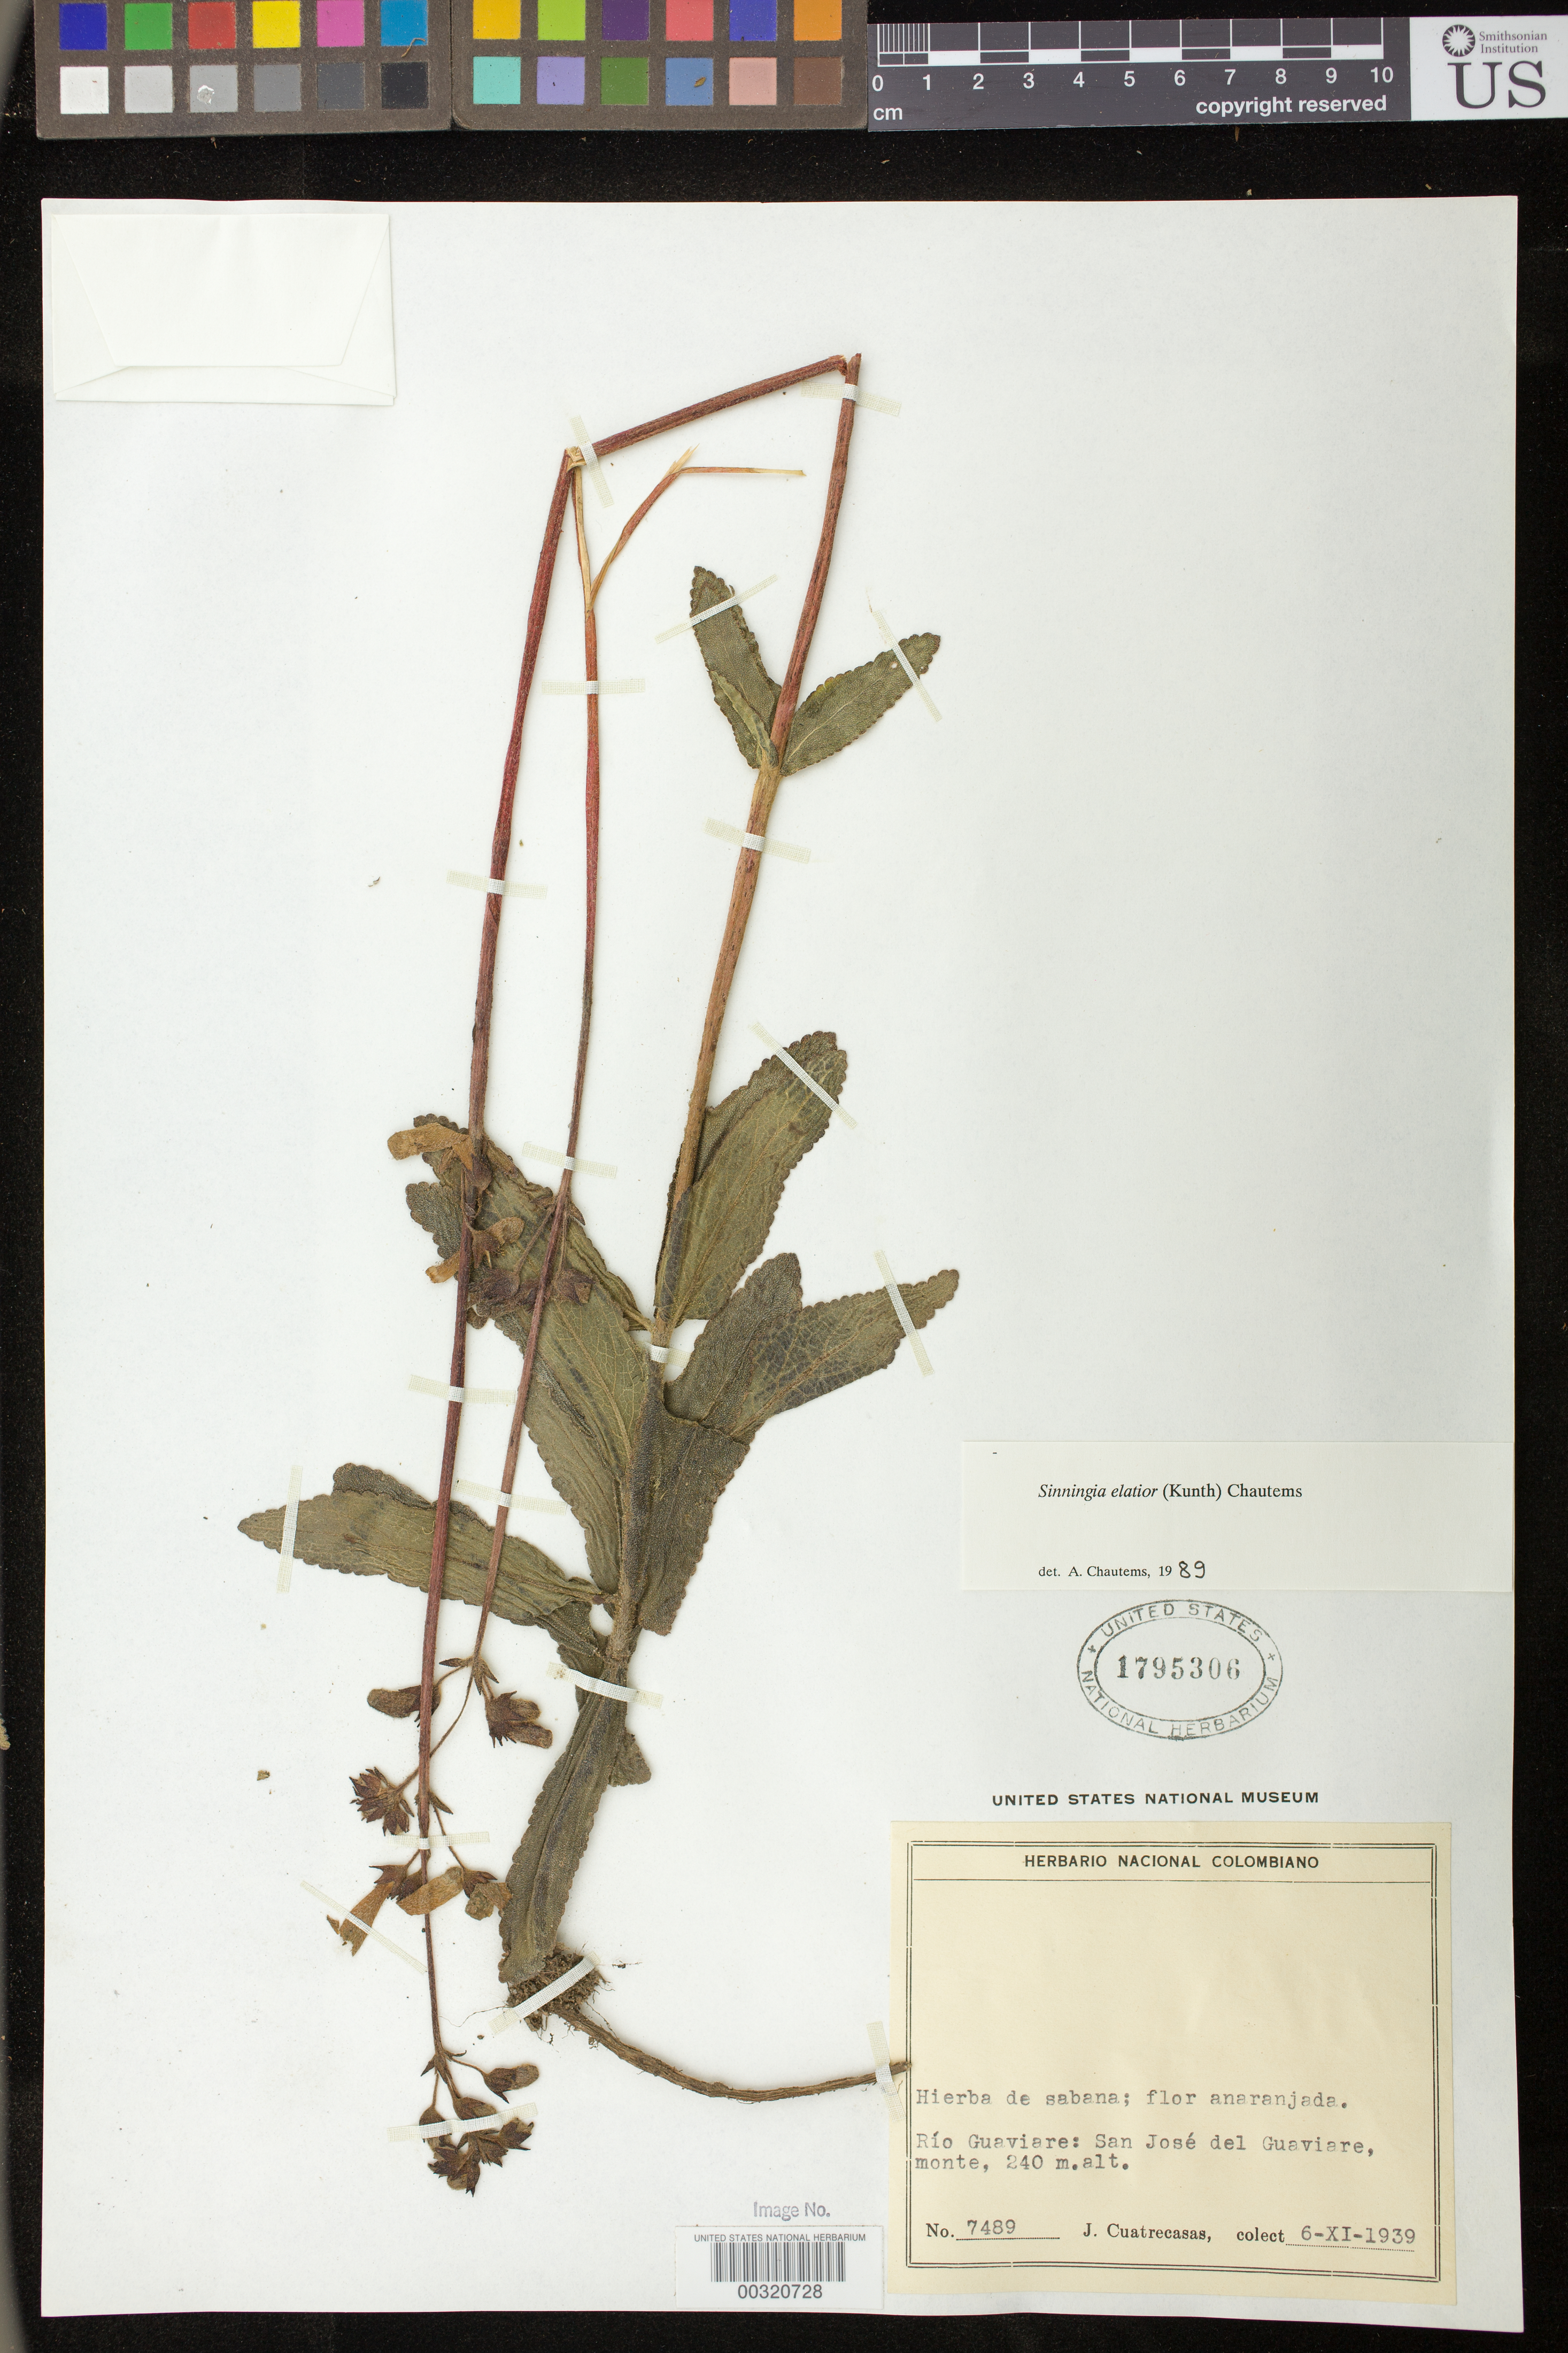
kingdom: Plantae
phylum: Tracheophyta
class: Magnoliopsida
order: Lamiales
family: Gesneriaceae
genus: Sinningia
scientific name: Sinningia elatior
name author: (Kunth) Chautems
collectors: J. Cuatrecasas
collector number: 7489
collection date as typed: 06 Nov 1939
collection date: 1939-11-06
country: Colombia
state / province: Vaupés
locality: Rio Guaviare, San Jose del Guaviare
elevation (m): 240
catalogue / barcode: US 1795306